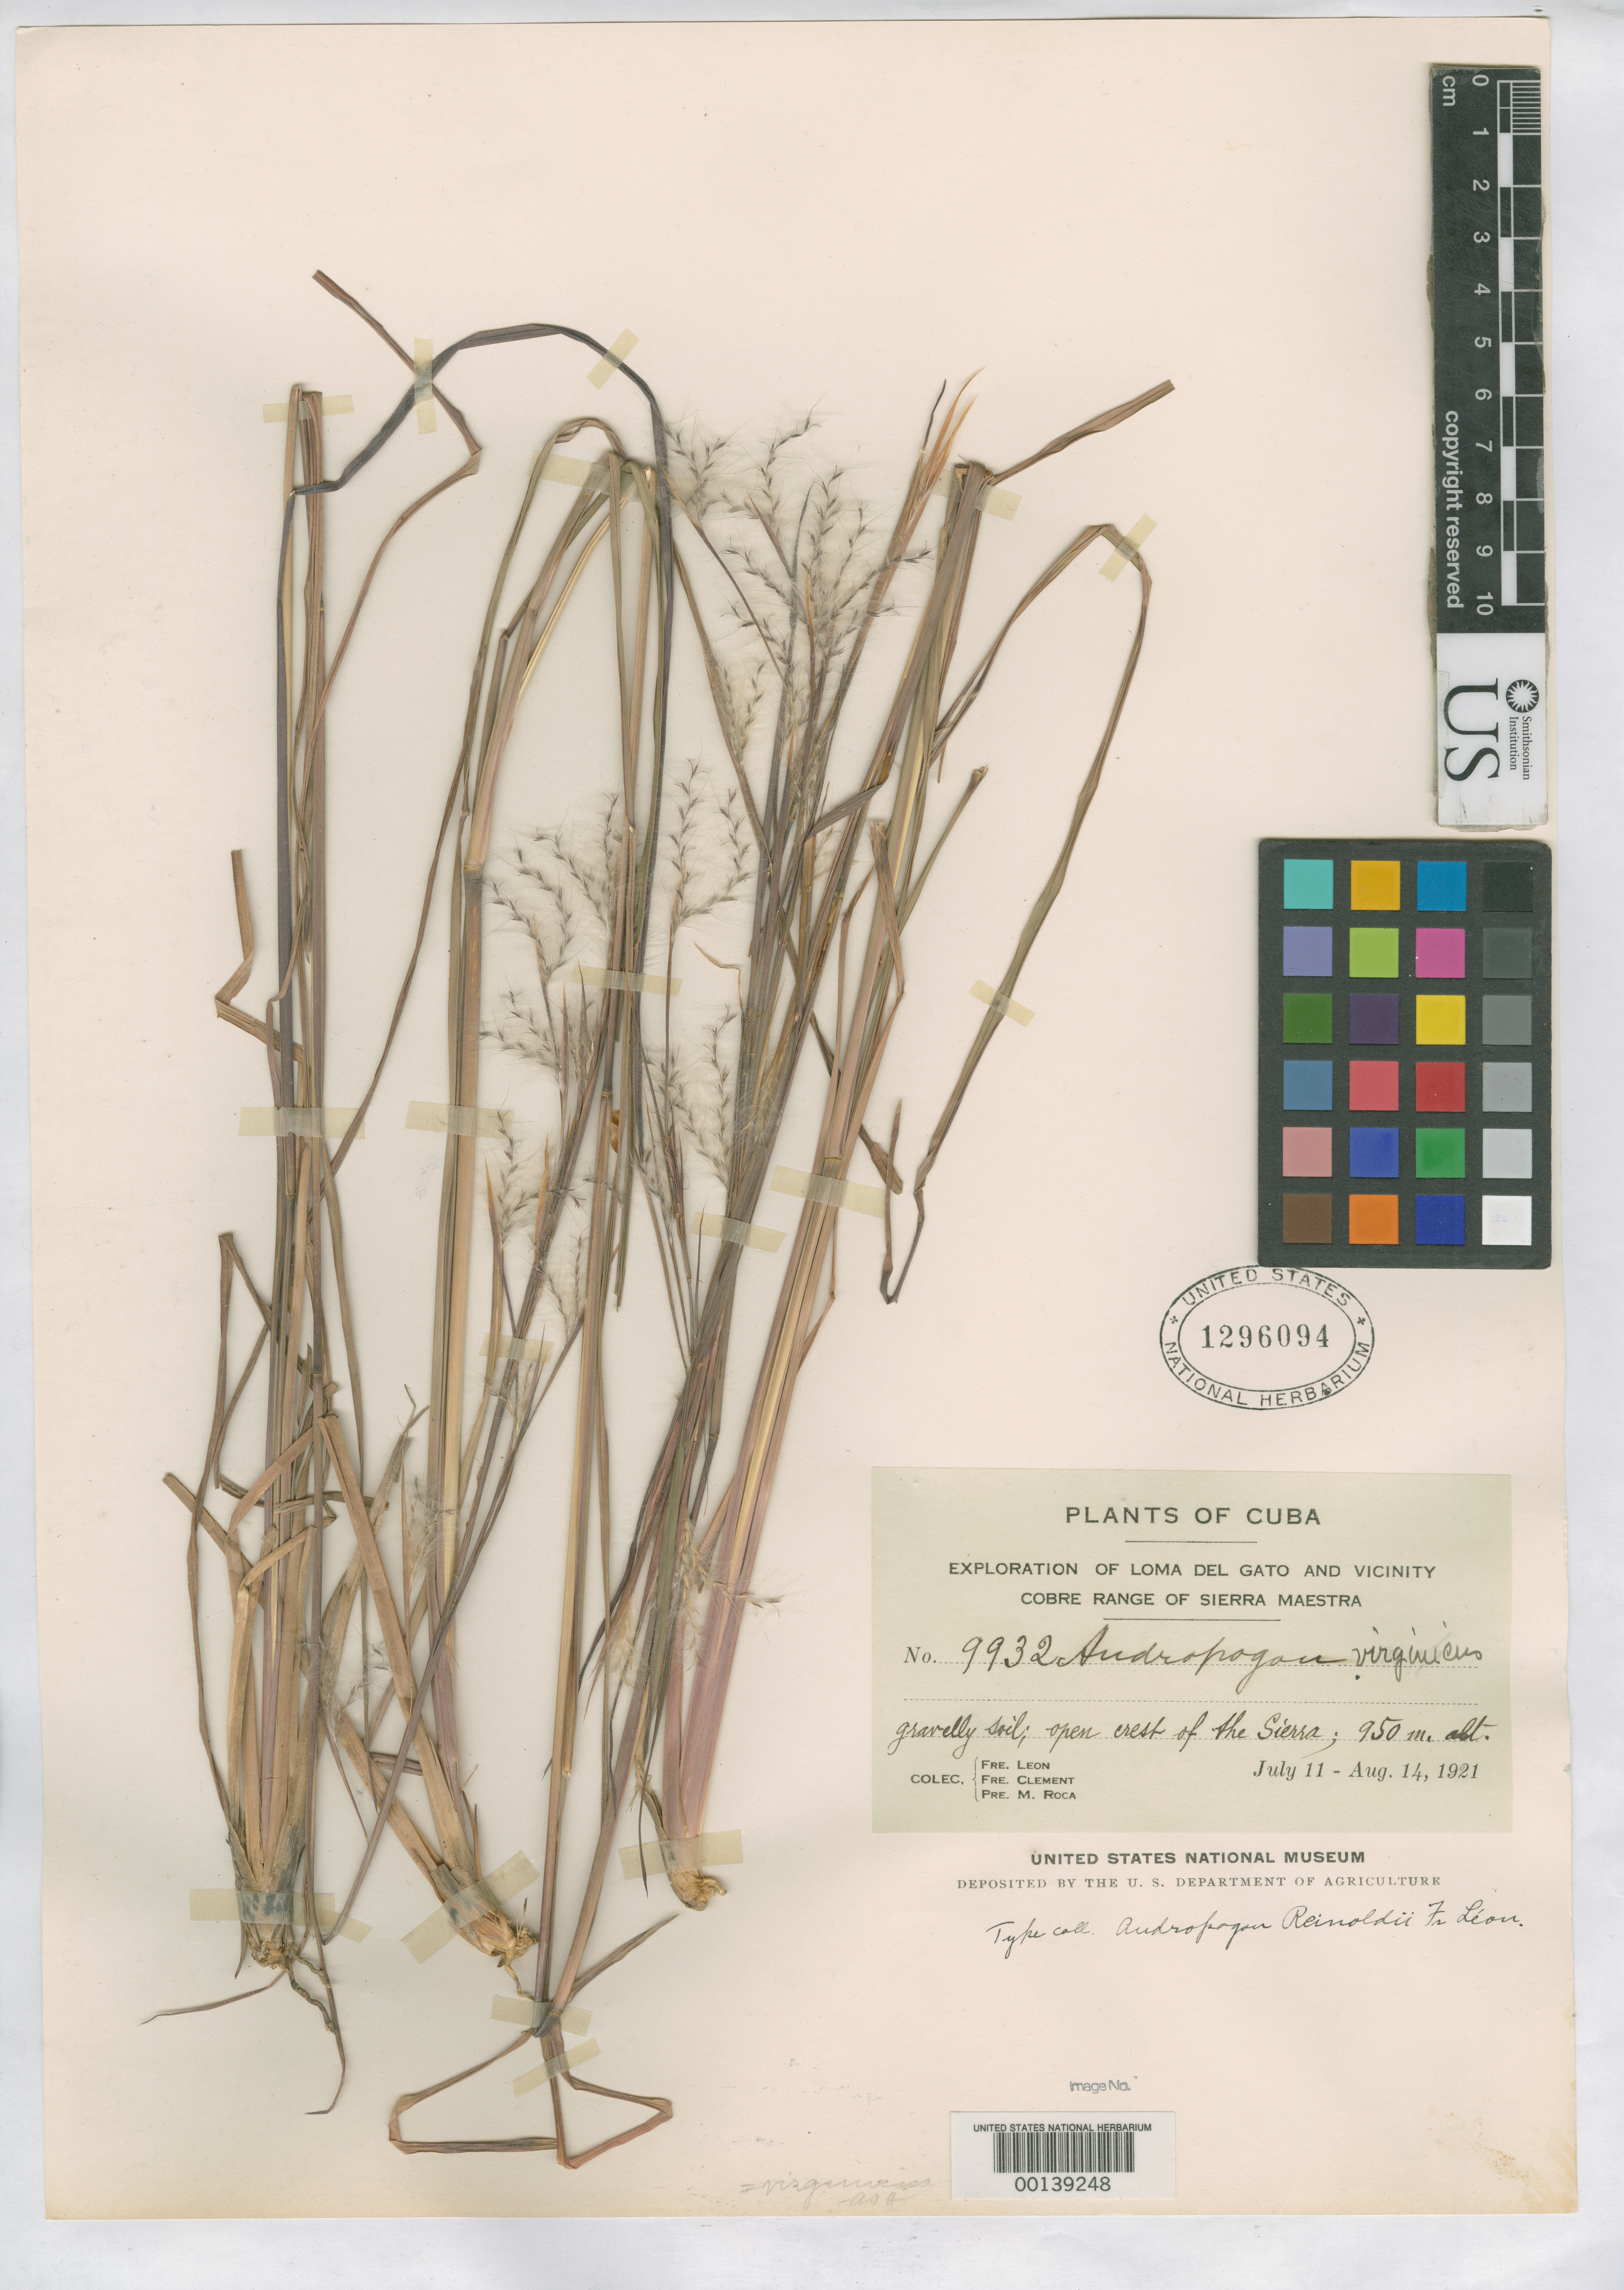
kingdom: Plantae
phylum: Tracheophyta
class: Liliopsida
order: Poales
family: Poaceae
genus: Andropogon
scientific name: Andropogon reinoldii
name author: León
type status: Isotype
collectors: Bro. León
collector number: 9932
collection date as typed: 11 Jul 1921 to 14 Aug 1921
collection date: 1921-07-11/1921-08-14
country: Cuba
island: Greater Antilles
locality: Finca La Salle, cerca de La Loma del Gato; alt. 950m.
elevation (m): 950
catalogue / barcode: US 1296094